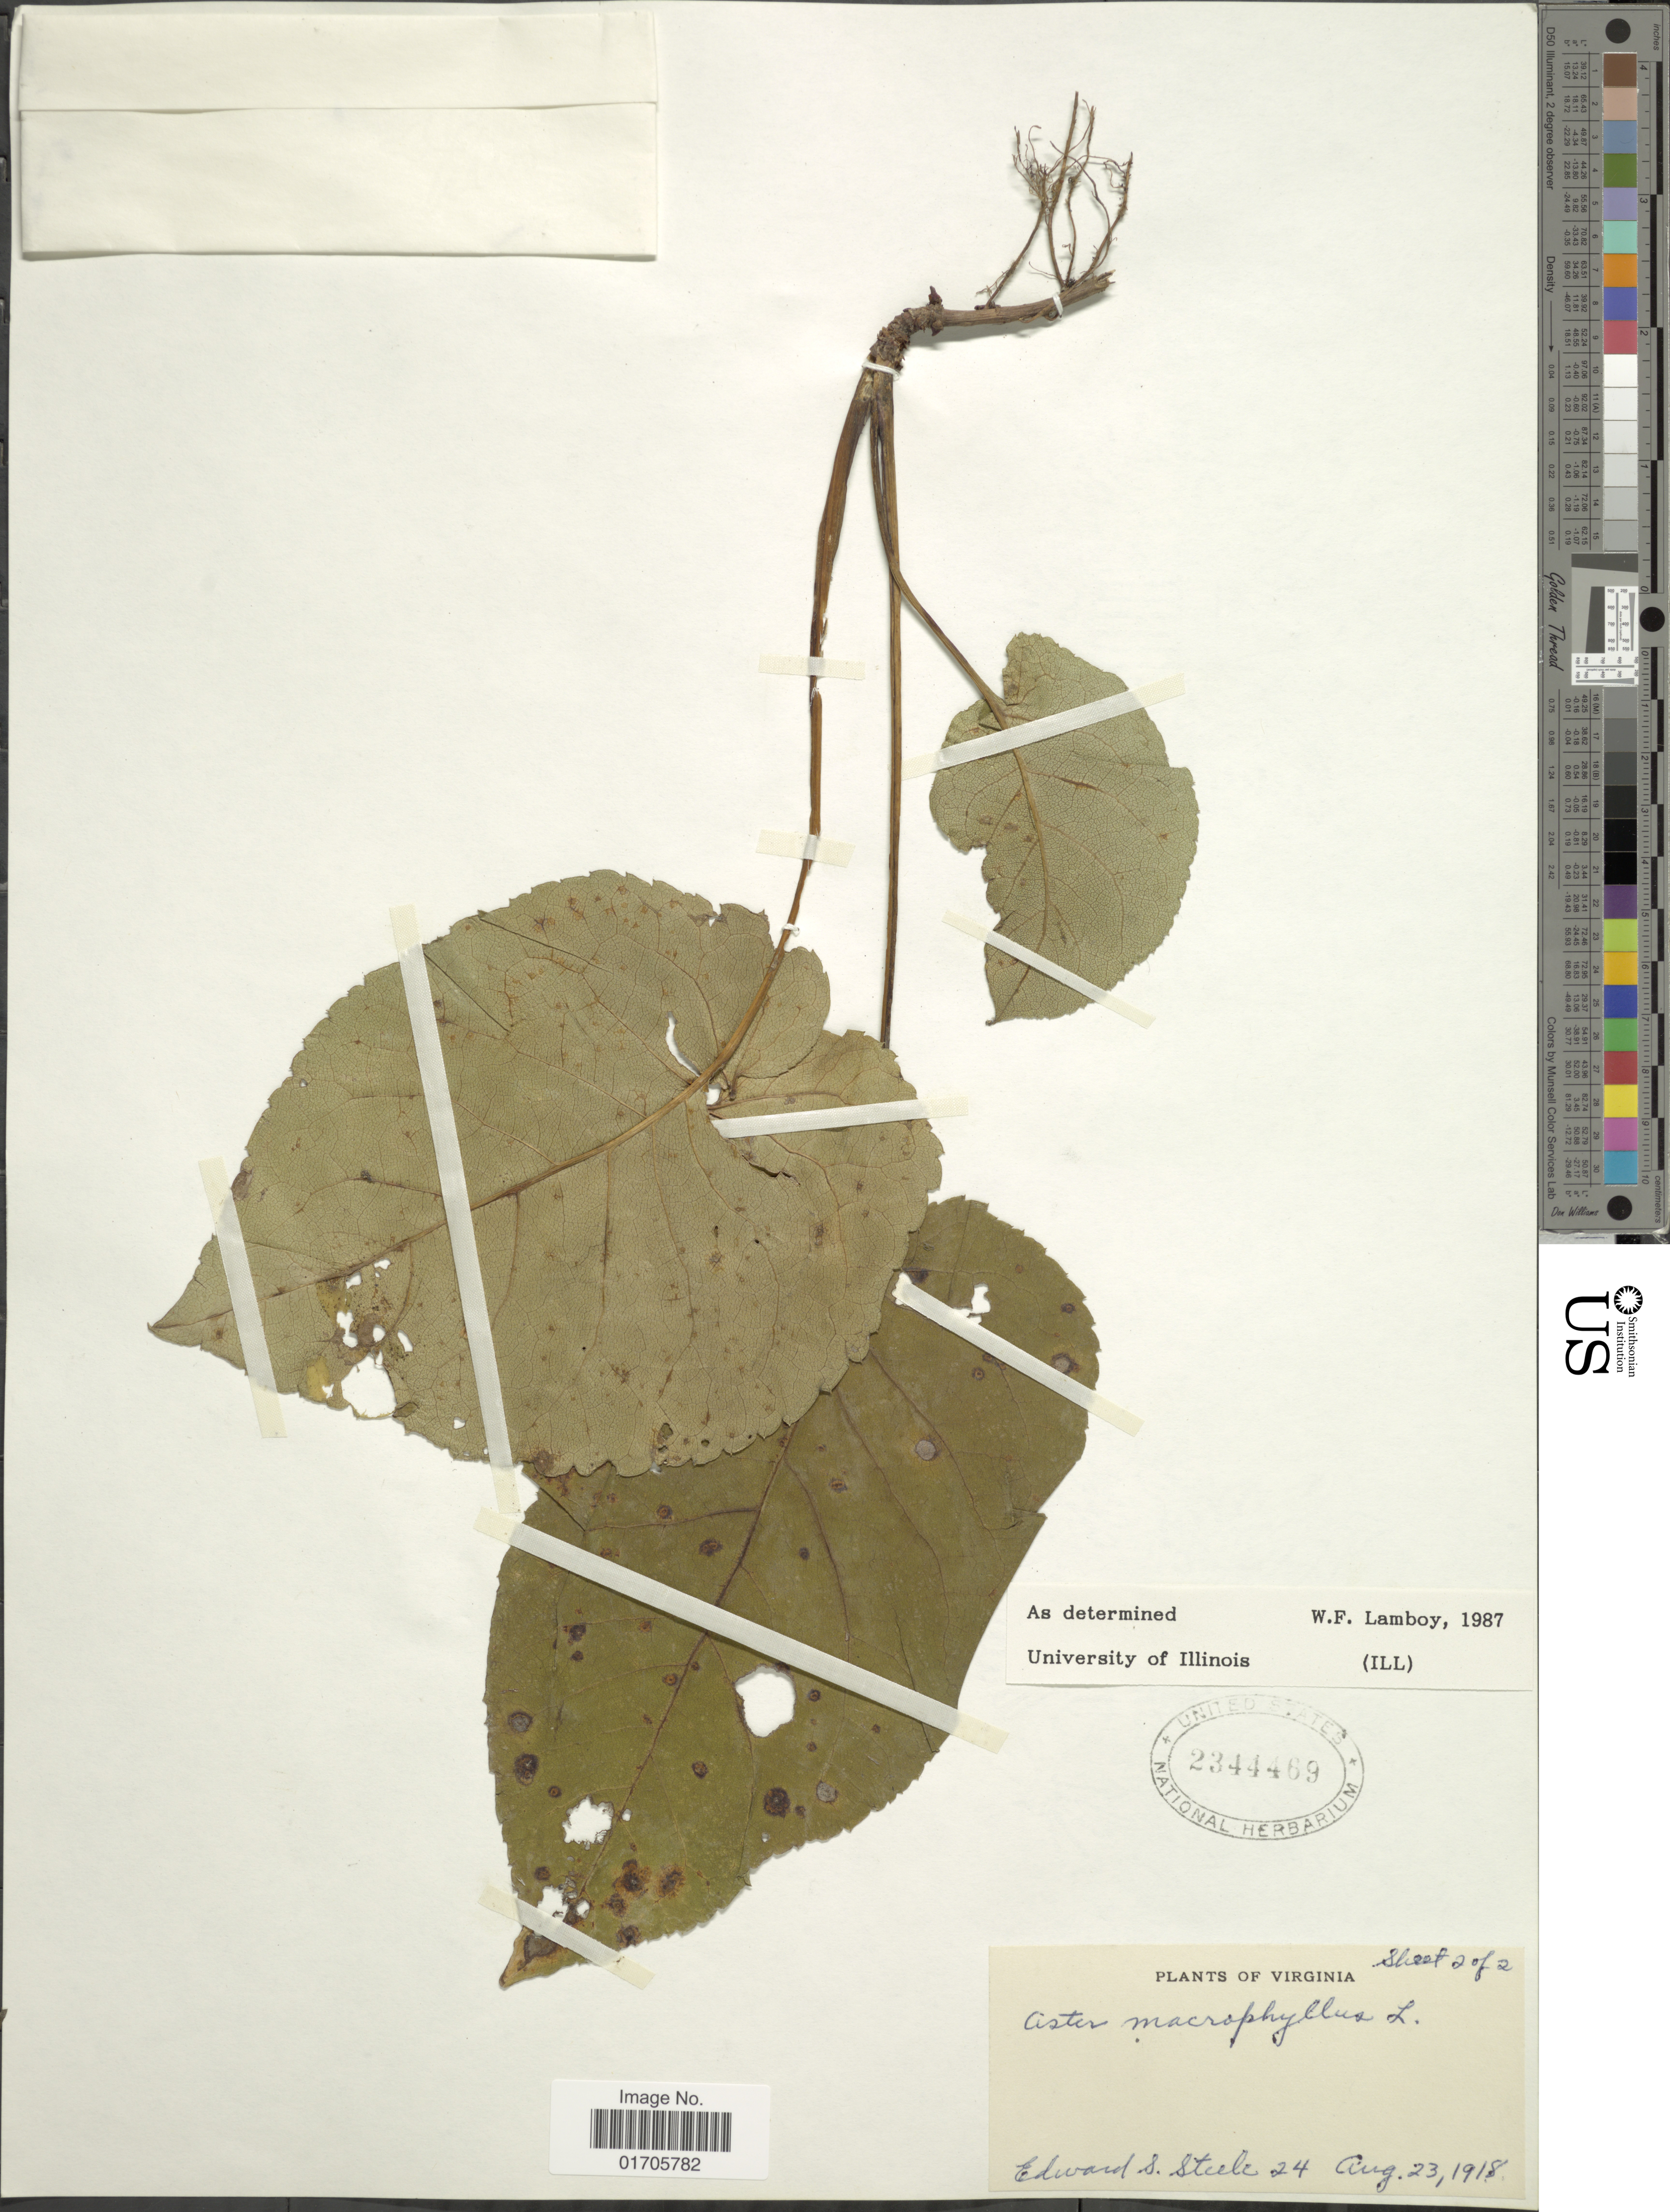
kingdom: Plantae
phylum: Tracheophyta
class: Magnoliopsida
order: Asterales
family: Asteraceae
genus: Eurybia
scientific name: Eurybia macrophylla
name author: (L.) Cass.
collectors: E. Steele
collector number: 24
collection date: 1918-08-23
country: United States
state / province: Virginia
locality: Virginia.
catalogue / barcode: US 2344469